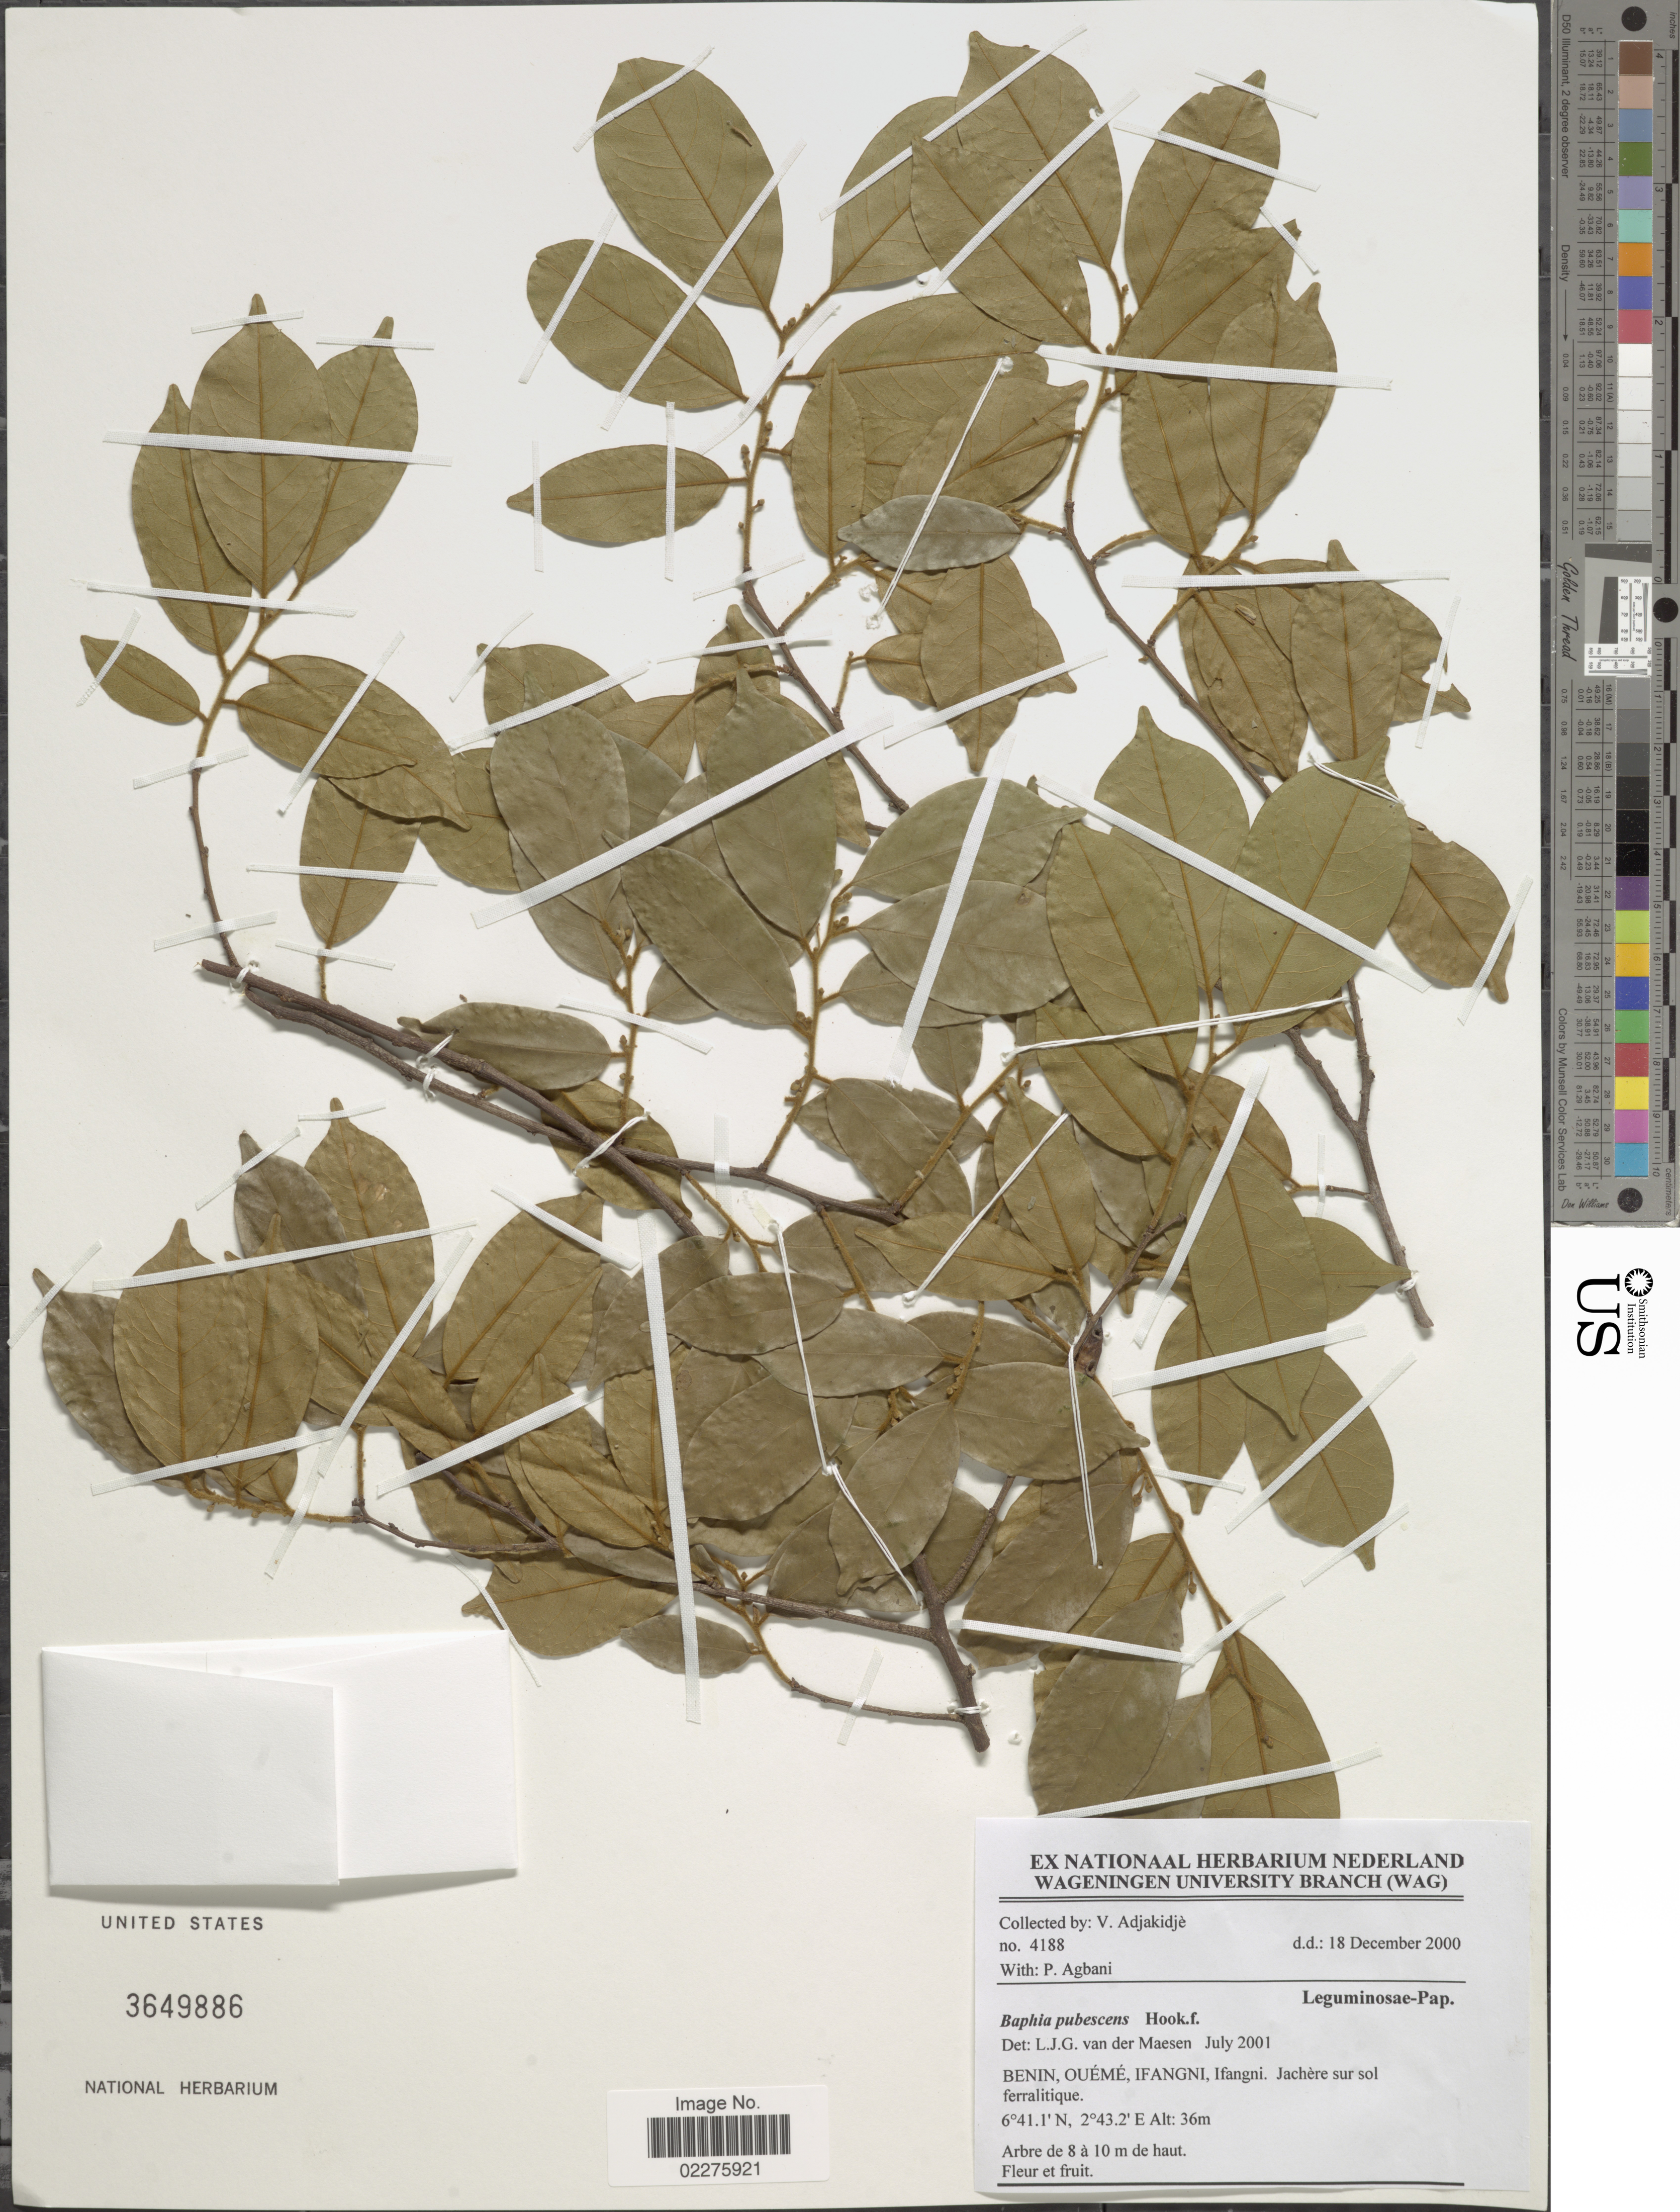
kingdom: Plantae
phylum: Tracheophyta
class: Magnoliopsida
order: Fabales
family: Fabaceae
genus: Baphia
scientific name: Baphia pubescens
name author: Hook. f.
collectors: V. Adjakidjè & P. Agbani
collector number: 4188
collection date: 2000-12-18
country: Benin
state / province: Oueme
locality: Ifangni, Jachere sur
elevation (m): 36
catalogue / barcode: US 3649886